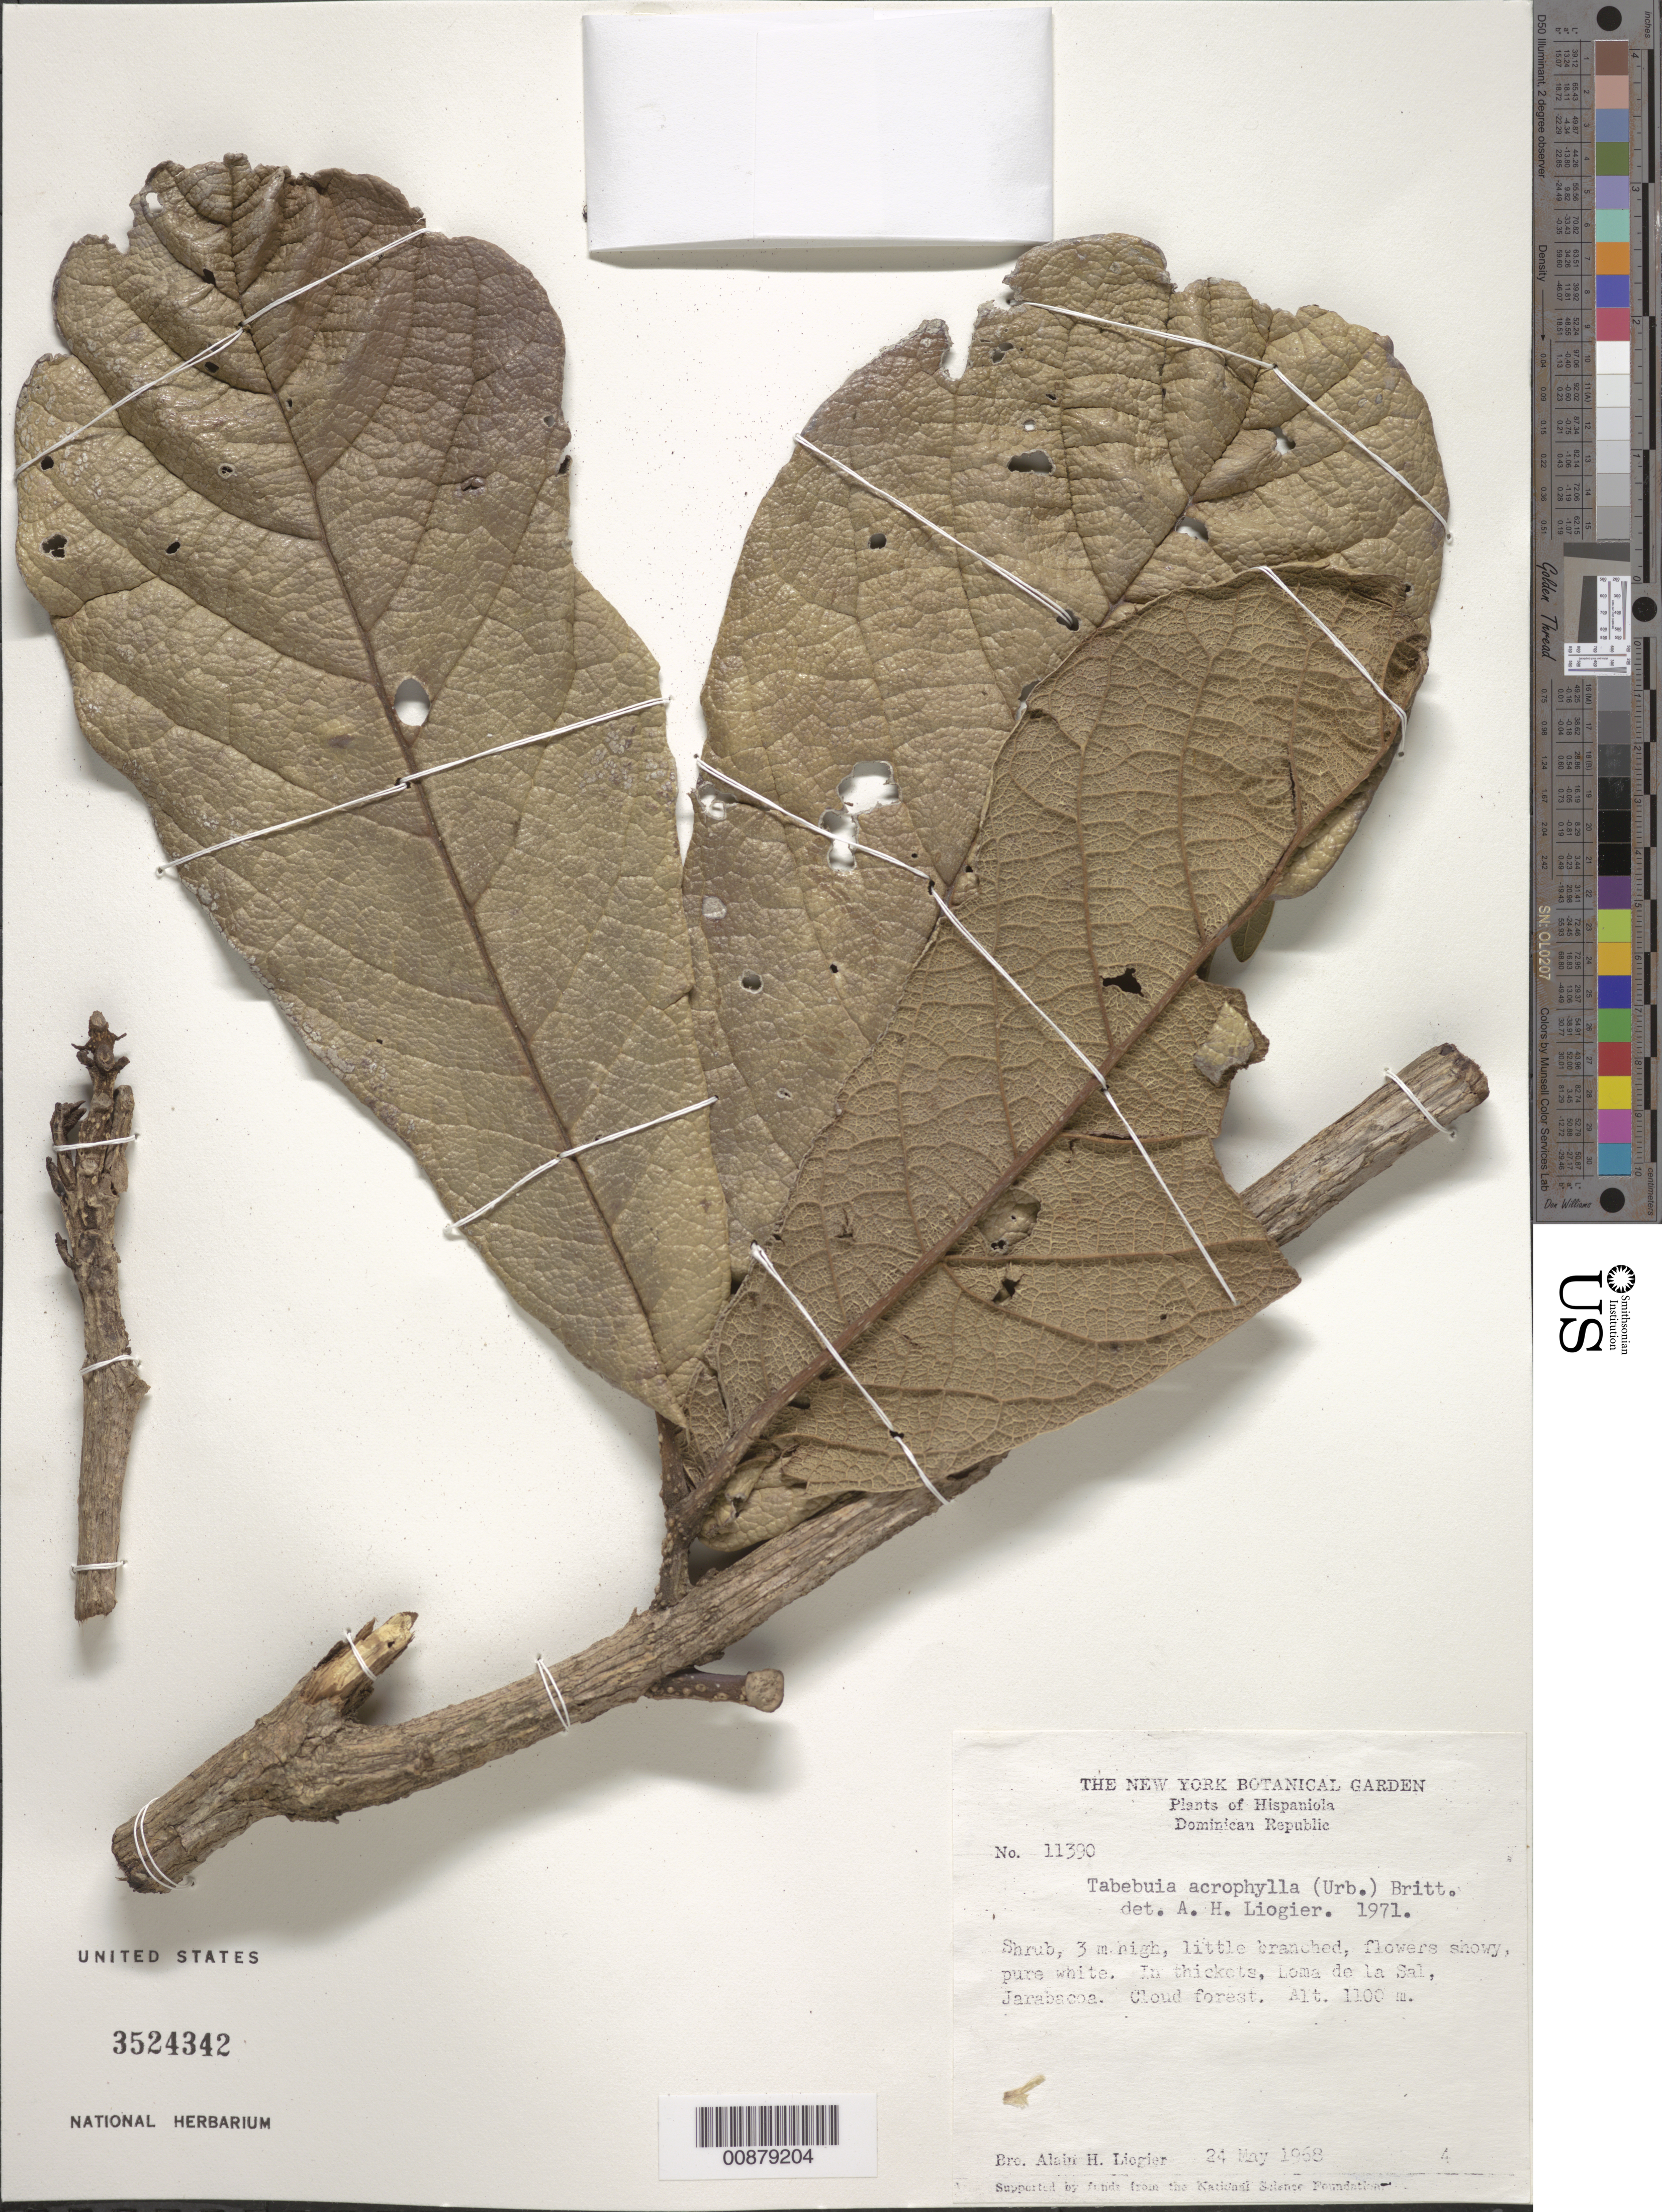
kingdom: Plantae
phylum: Tracheophyta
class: Magnoliopsida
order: Lamiales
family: Bignoniaceae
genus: Tabebuia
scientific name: Tabebuia acrophylla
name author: (Urb.) Britton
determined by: Liogier, Alain H.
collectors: A. H. Liogier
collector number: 11390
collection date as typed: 24 May 1968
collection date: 1968-05-24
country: Dominican Republic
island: Hispaniola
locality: Loma de la Sal, Jarabacoa.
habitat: In thickets, cloud forest.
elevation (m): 1100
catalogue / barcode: US 3524342